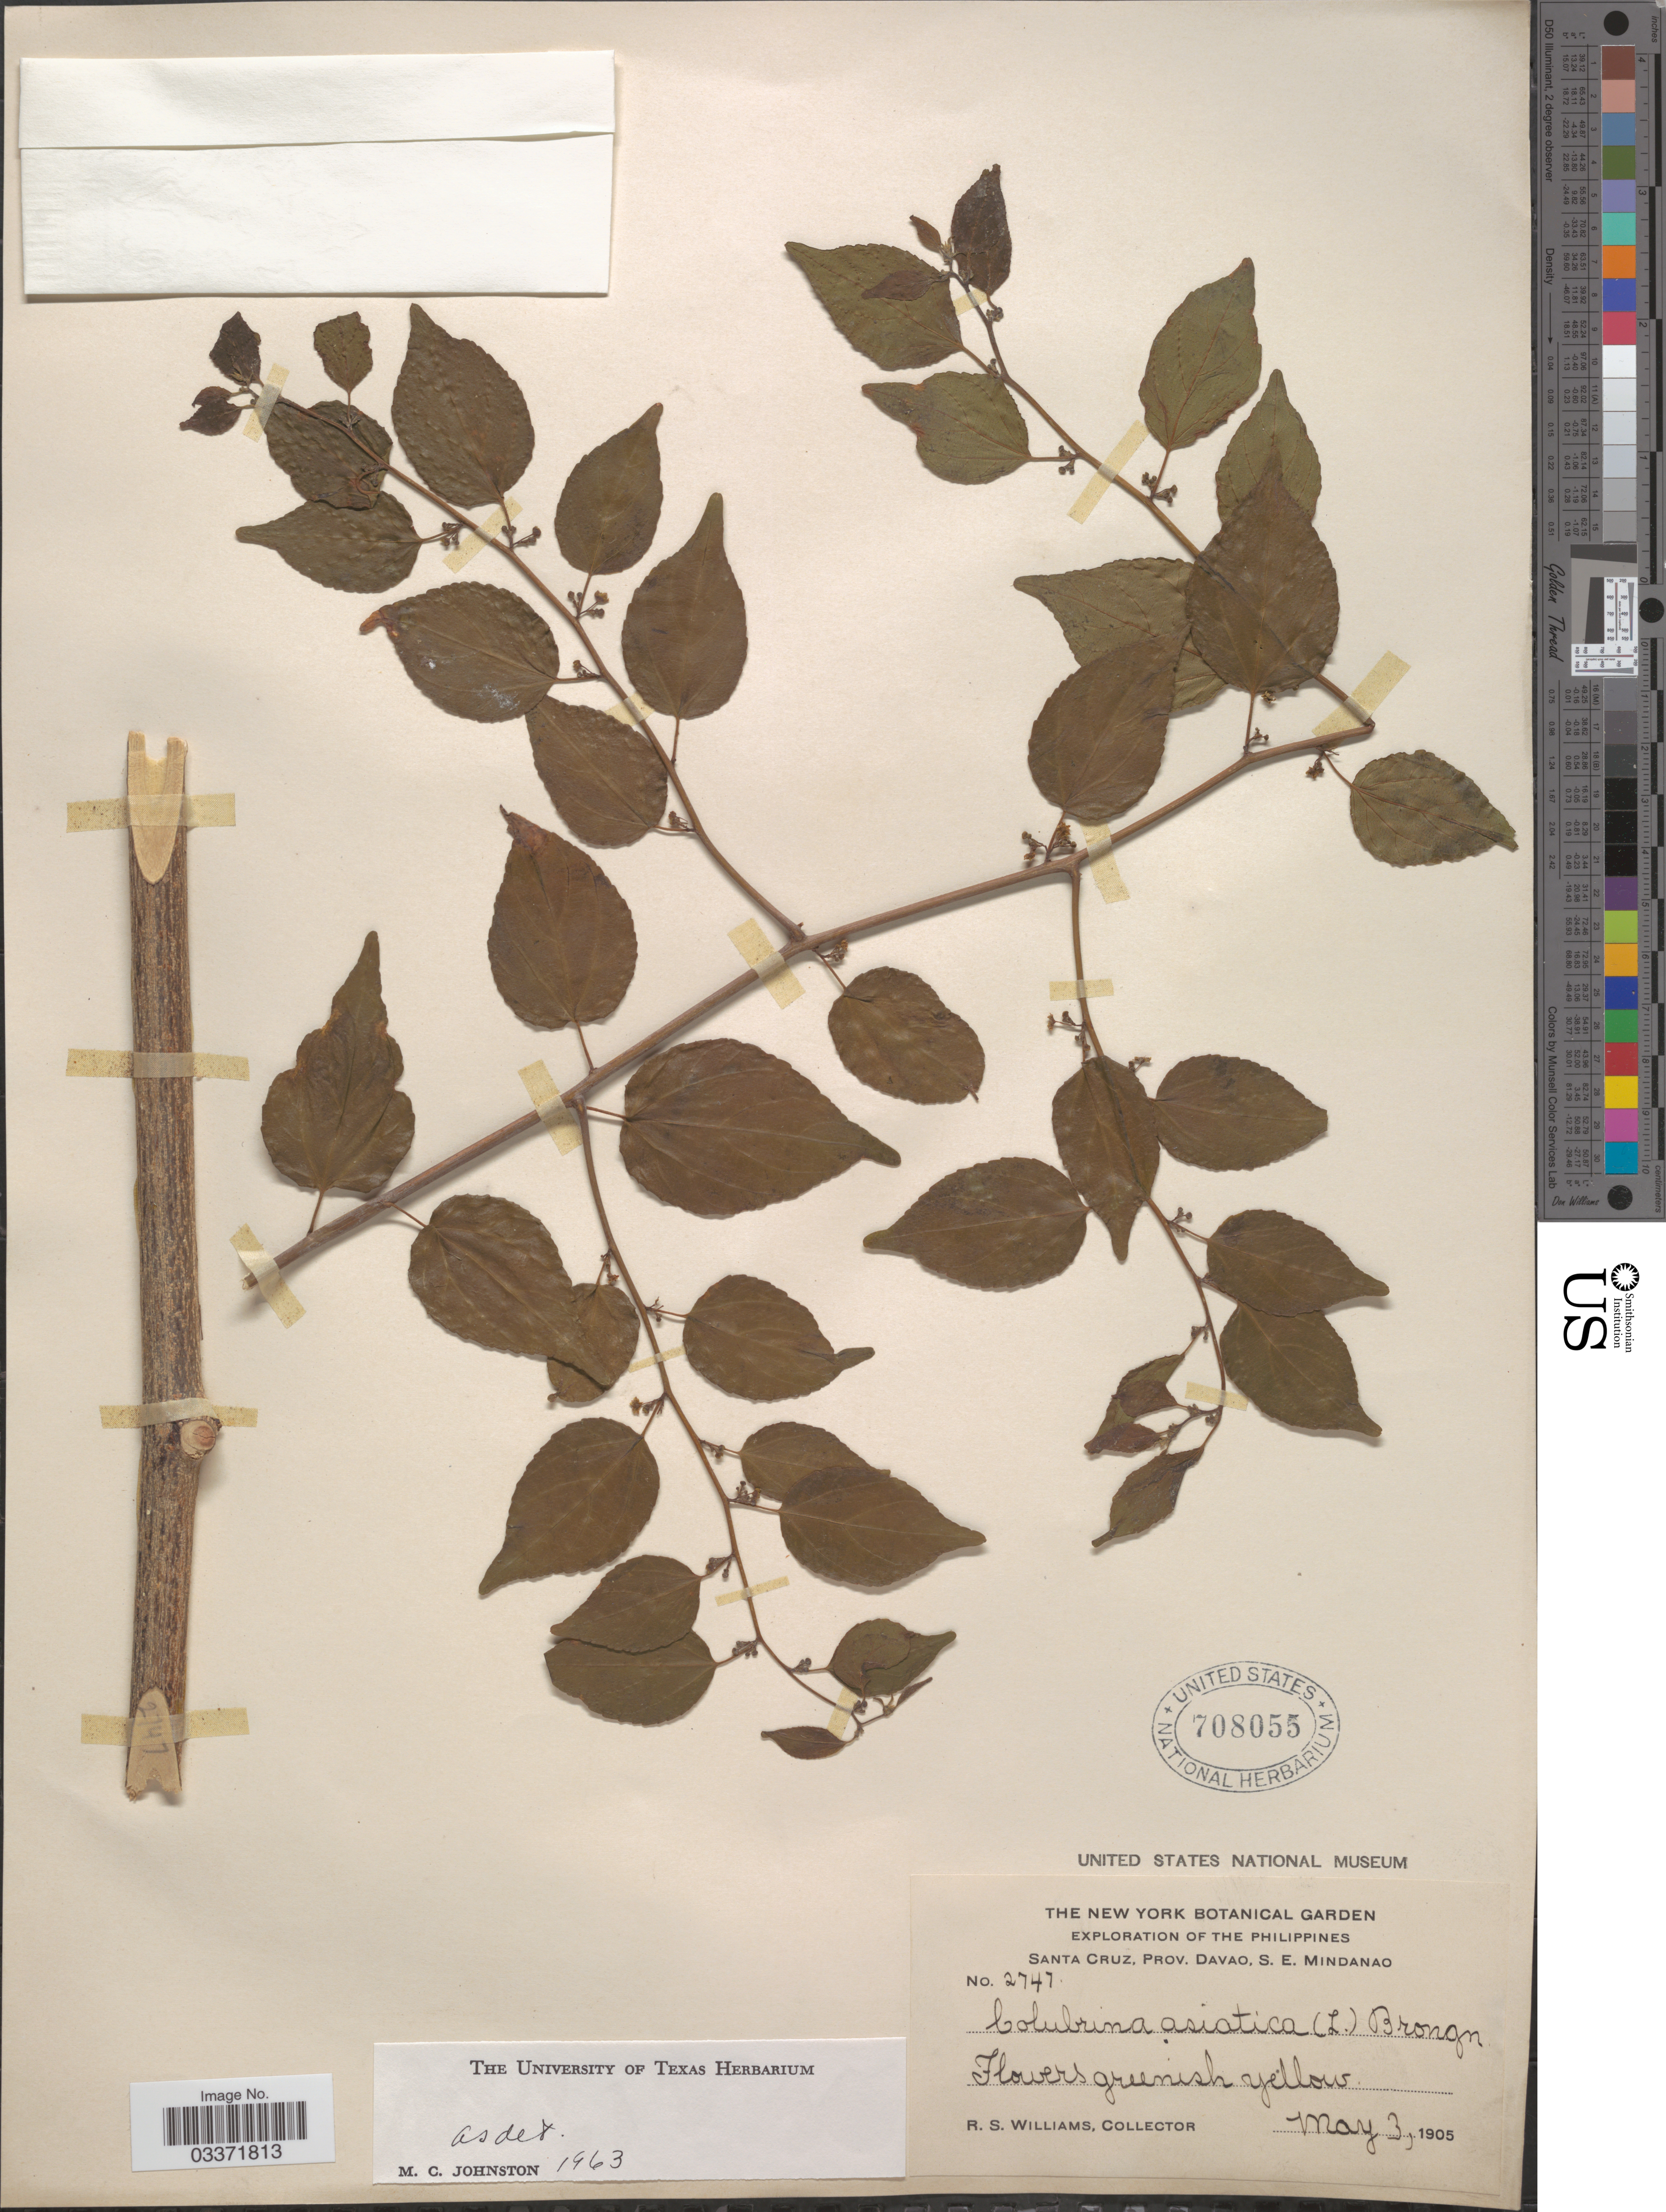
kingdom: Plantae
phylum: Tracheophyta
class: Magnoliopsida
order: Rosales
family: Rhamnaceae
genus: Colubrina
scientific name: Colubrina asiatica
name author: (L.) Brongn.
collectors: R. S. Williams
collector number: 2747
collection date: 1905-05-03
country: Philippines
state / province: Davao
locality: Santa Cruz, Prov. Davao, S.E. Mindanao.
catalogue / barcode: US 708055